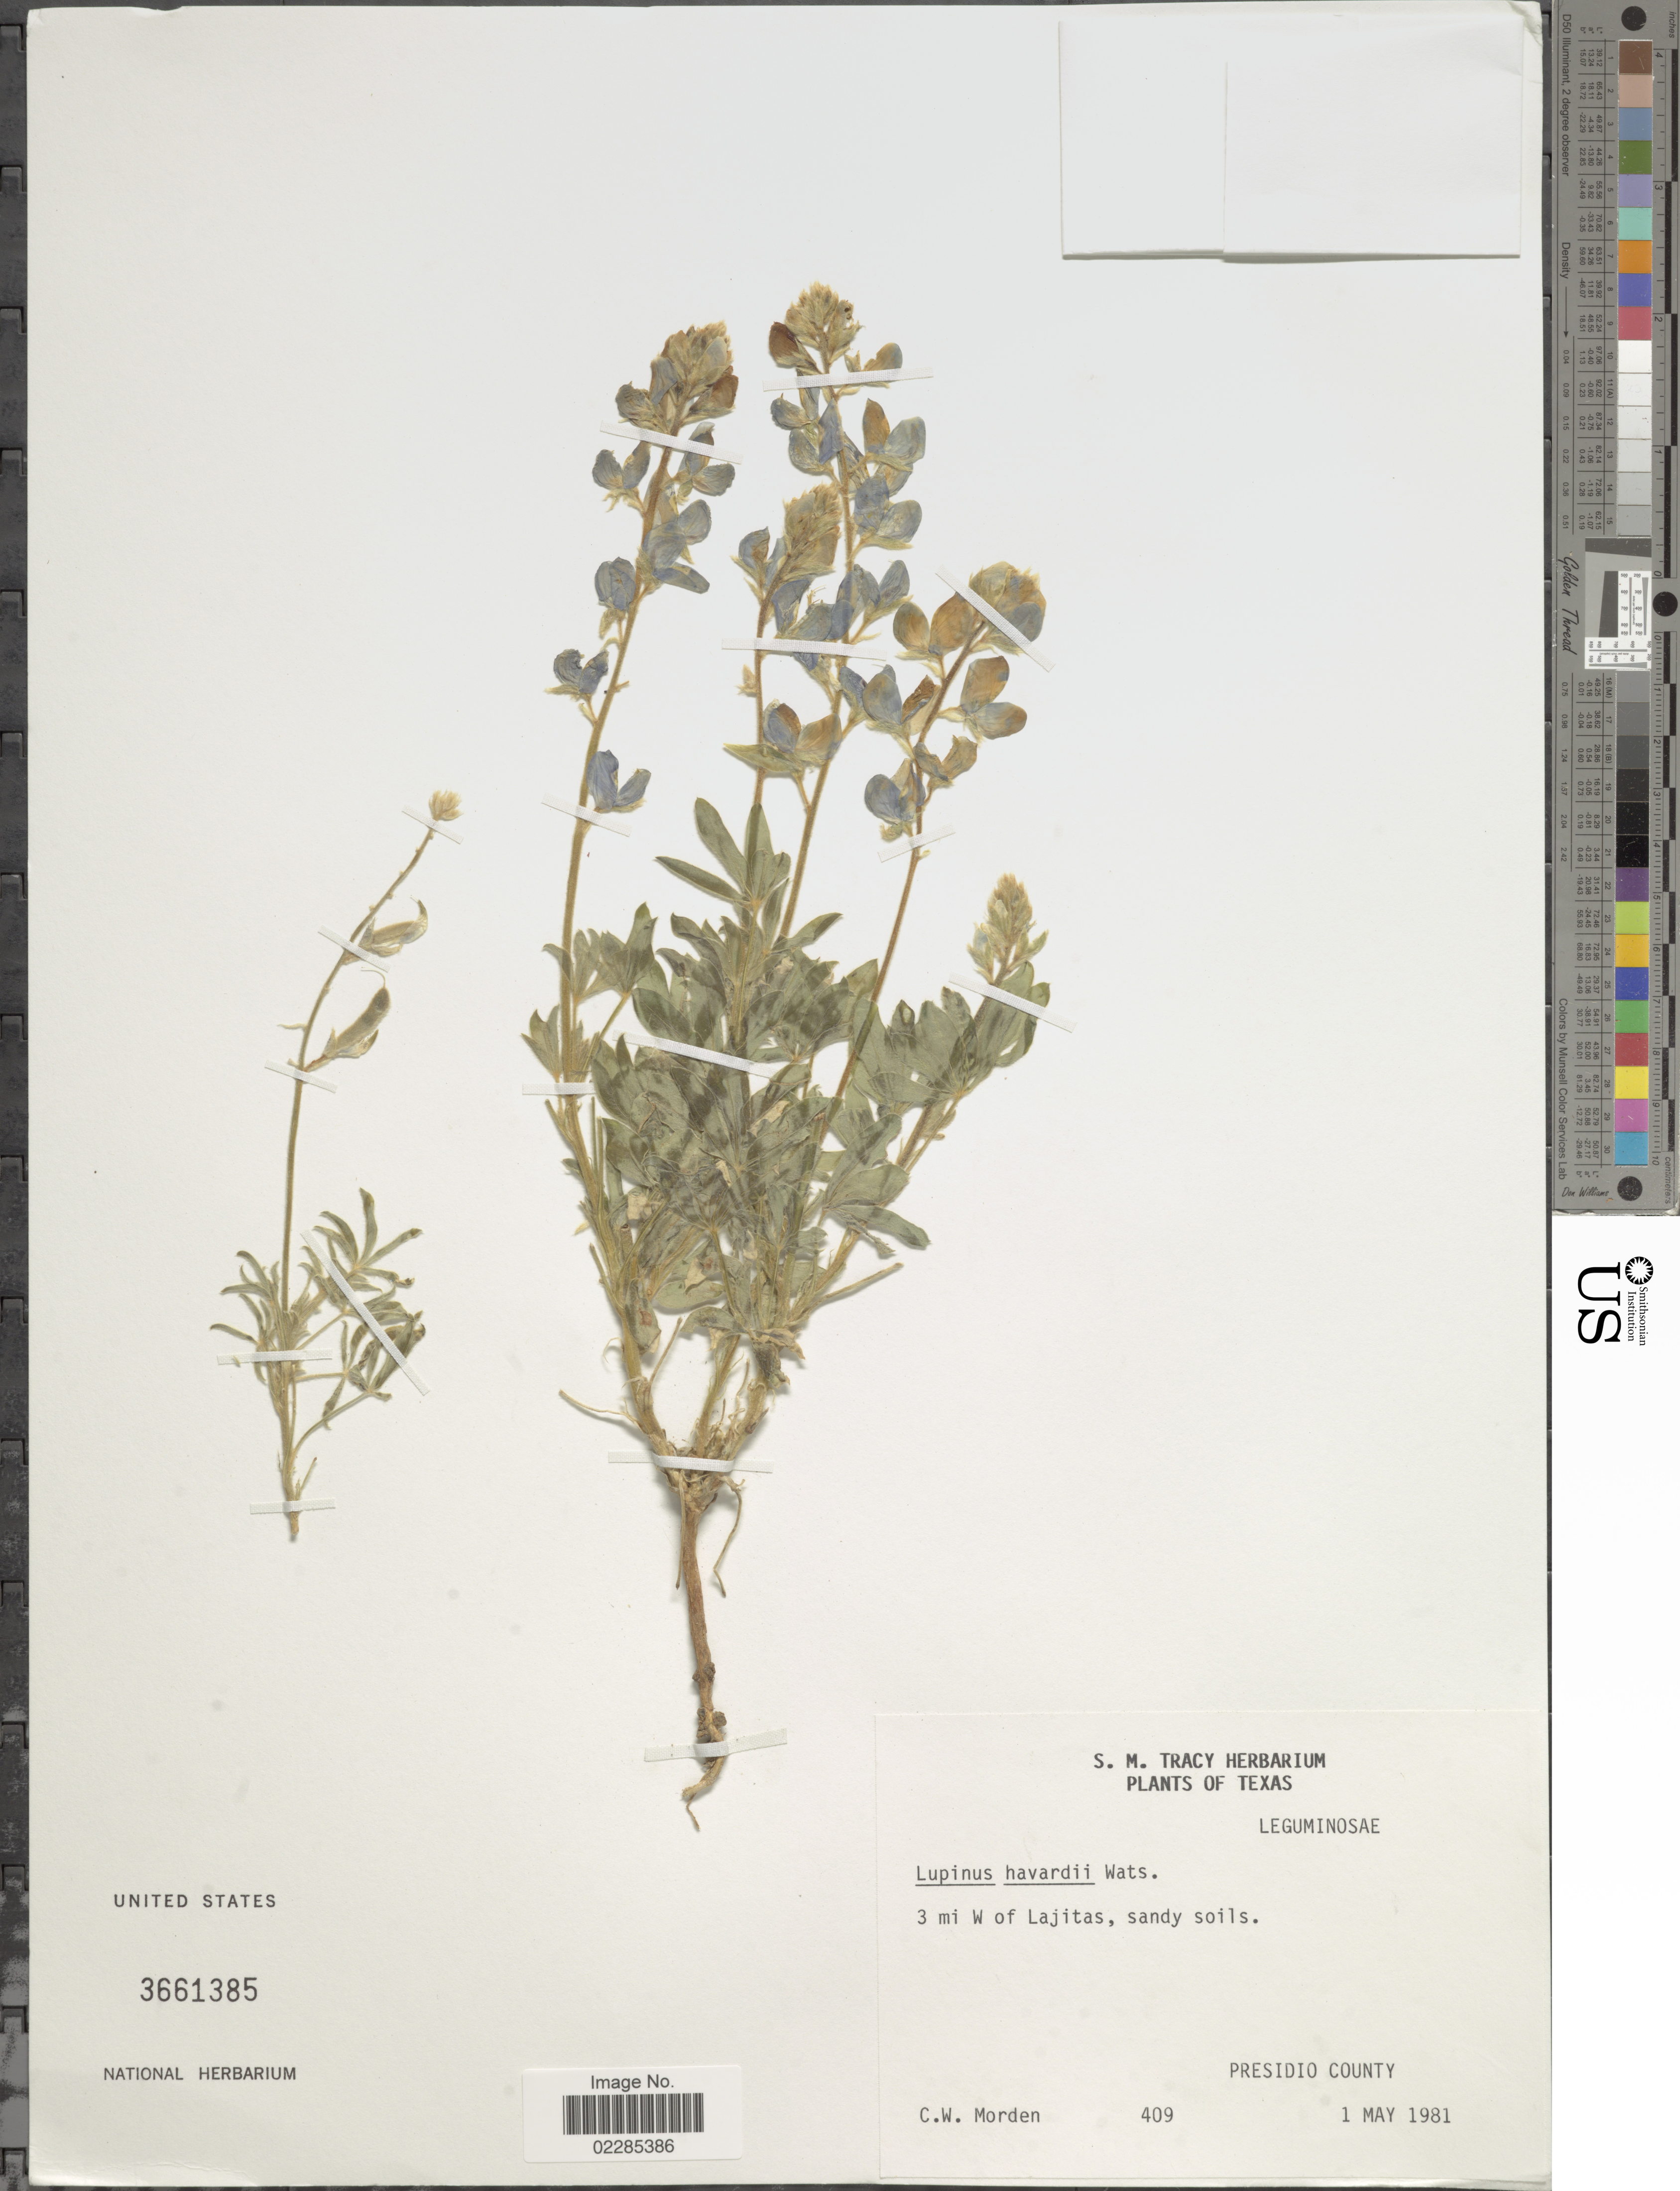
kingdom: Plantae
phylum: Tracheophyta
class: Magnoliopsida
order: Fabales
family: Fabaceae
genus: Lupinus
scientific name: Lupinus havardii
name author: S. Watson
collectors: C. Morden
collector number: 409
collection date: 1981-05-01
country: United States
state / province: Texas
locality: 3 mi W of Lajitas, sandy soils, Presidio County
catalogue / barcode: US 3661385